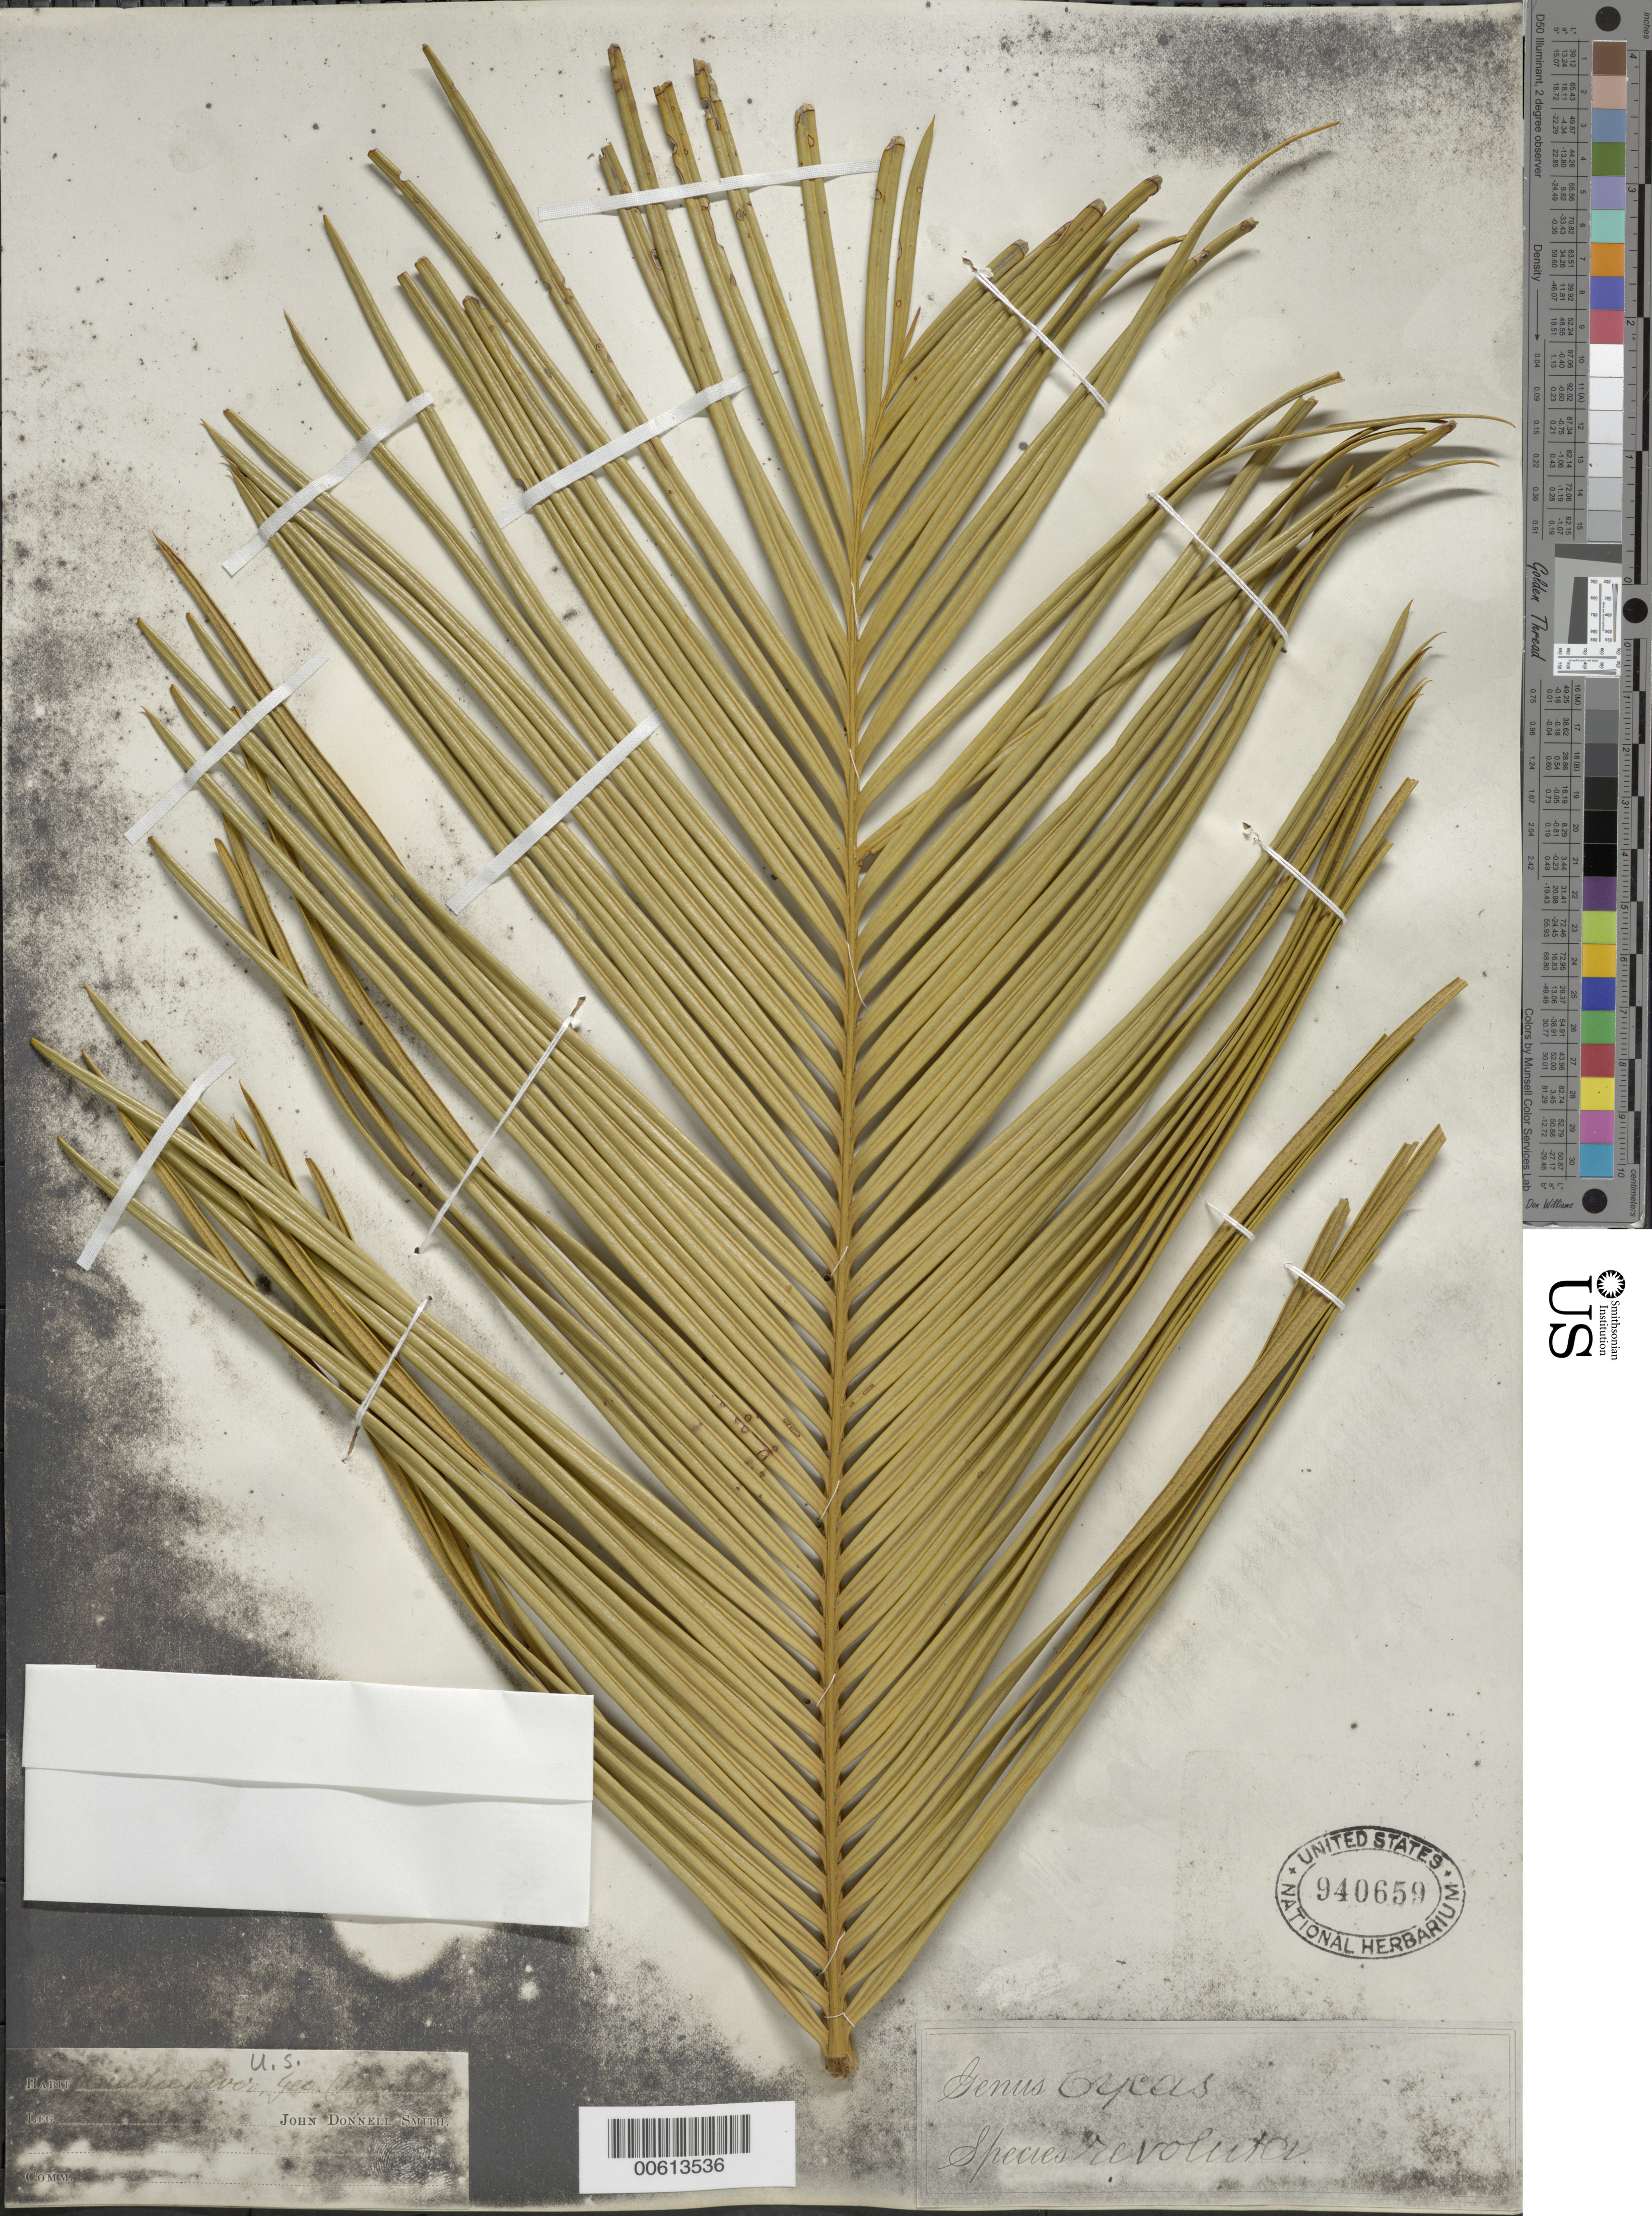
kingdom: Plantae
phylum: Tracheophyta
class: Cycadopsida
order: Cycadales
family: Cycadaceae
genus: Cycas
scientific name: Cycas revoluta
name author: Thunb.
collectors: J. Donnell Smith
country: United States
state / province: Georgia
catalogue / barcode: US 940659